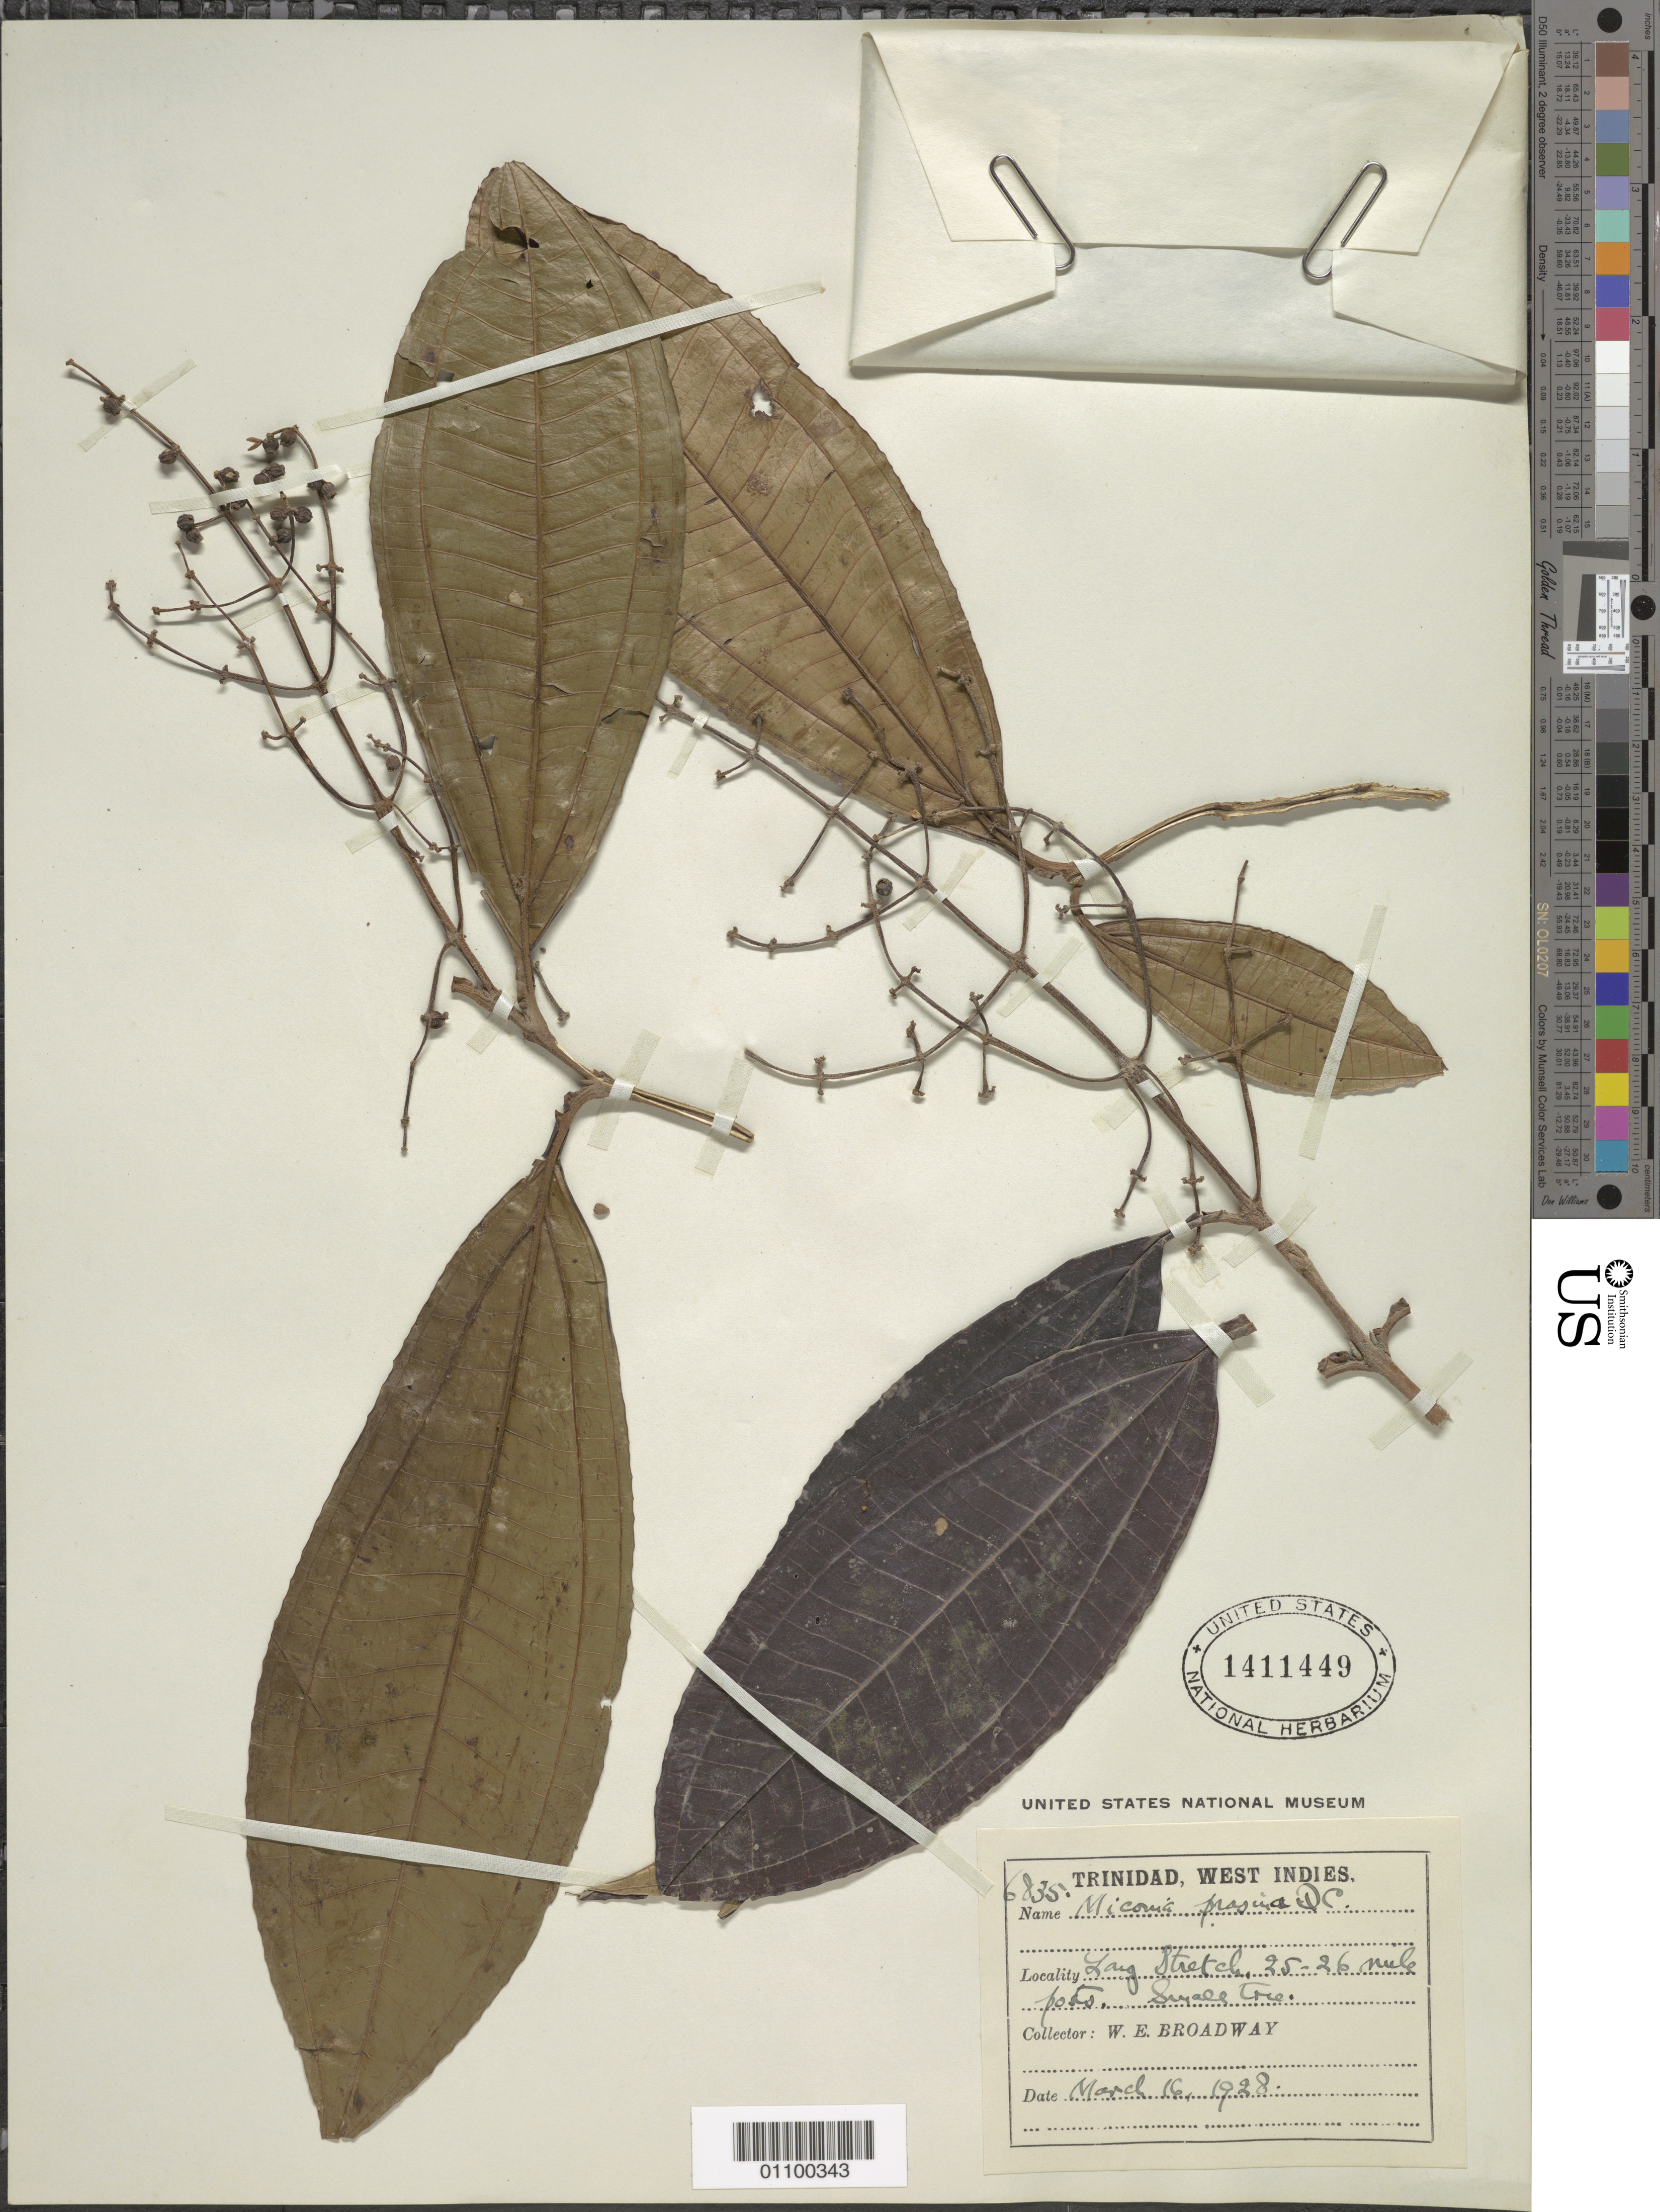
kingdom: Plantae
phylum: Tracheophyta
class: Magnoliopsida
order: Myrtales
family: Melastomataceae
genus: Miconia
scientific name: Miconia prasina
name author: (Sw.) DC.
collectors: W. E. Broadway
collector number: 6835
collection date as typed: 16 Mar 1928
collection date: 1928-03-16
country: Trinidad and Tobago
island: Trinidad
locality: Long stretch 25-26 mi posts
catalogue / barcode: US 1411449